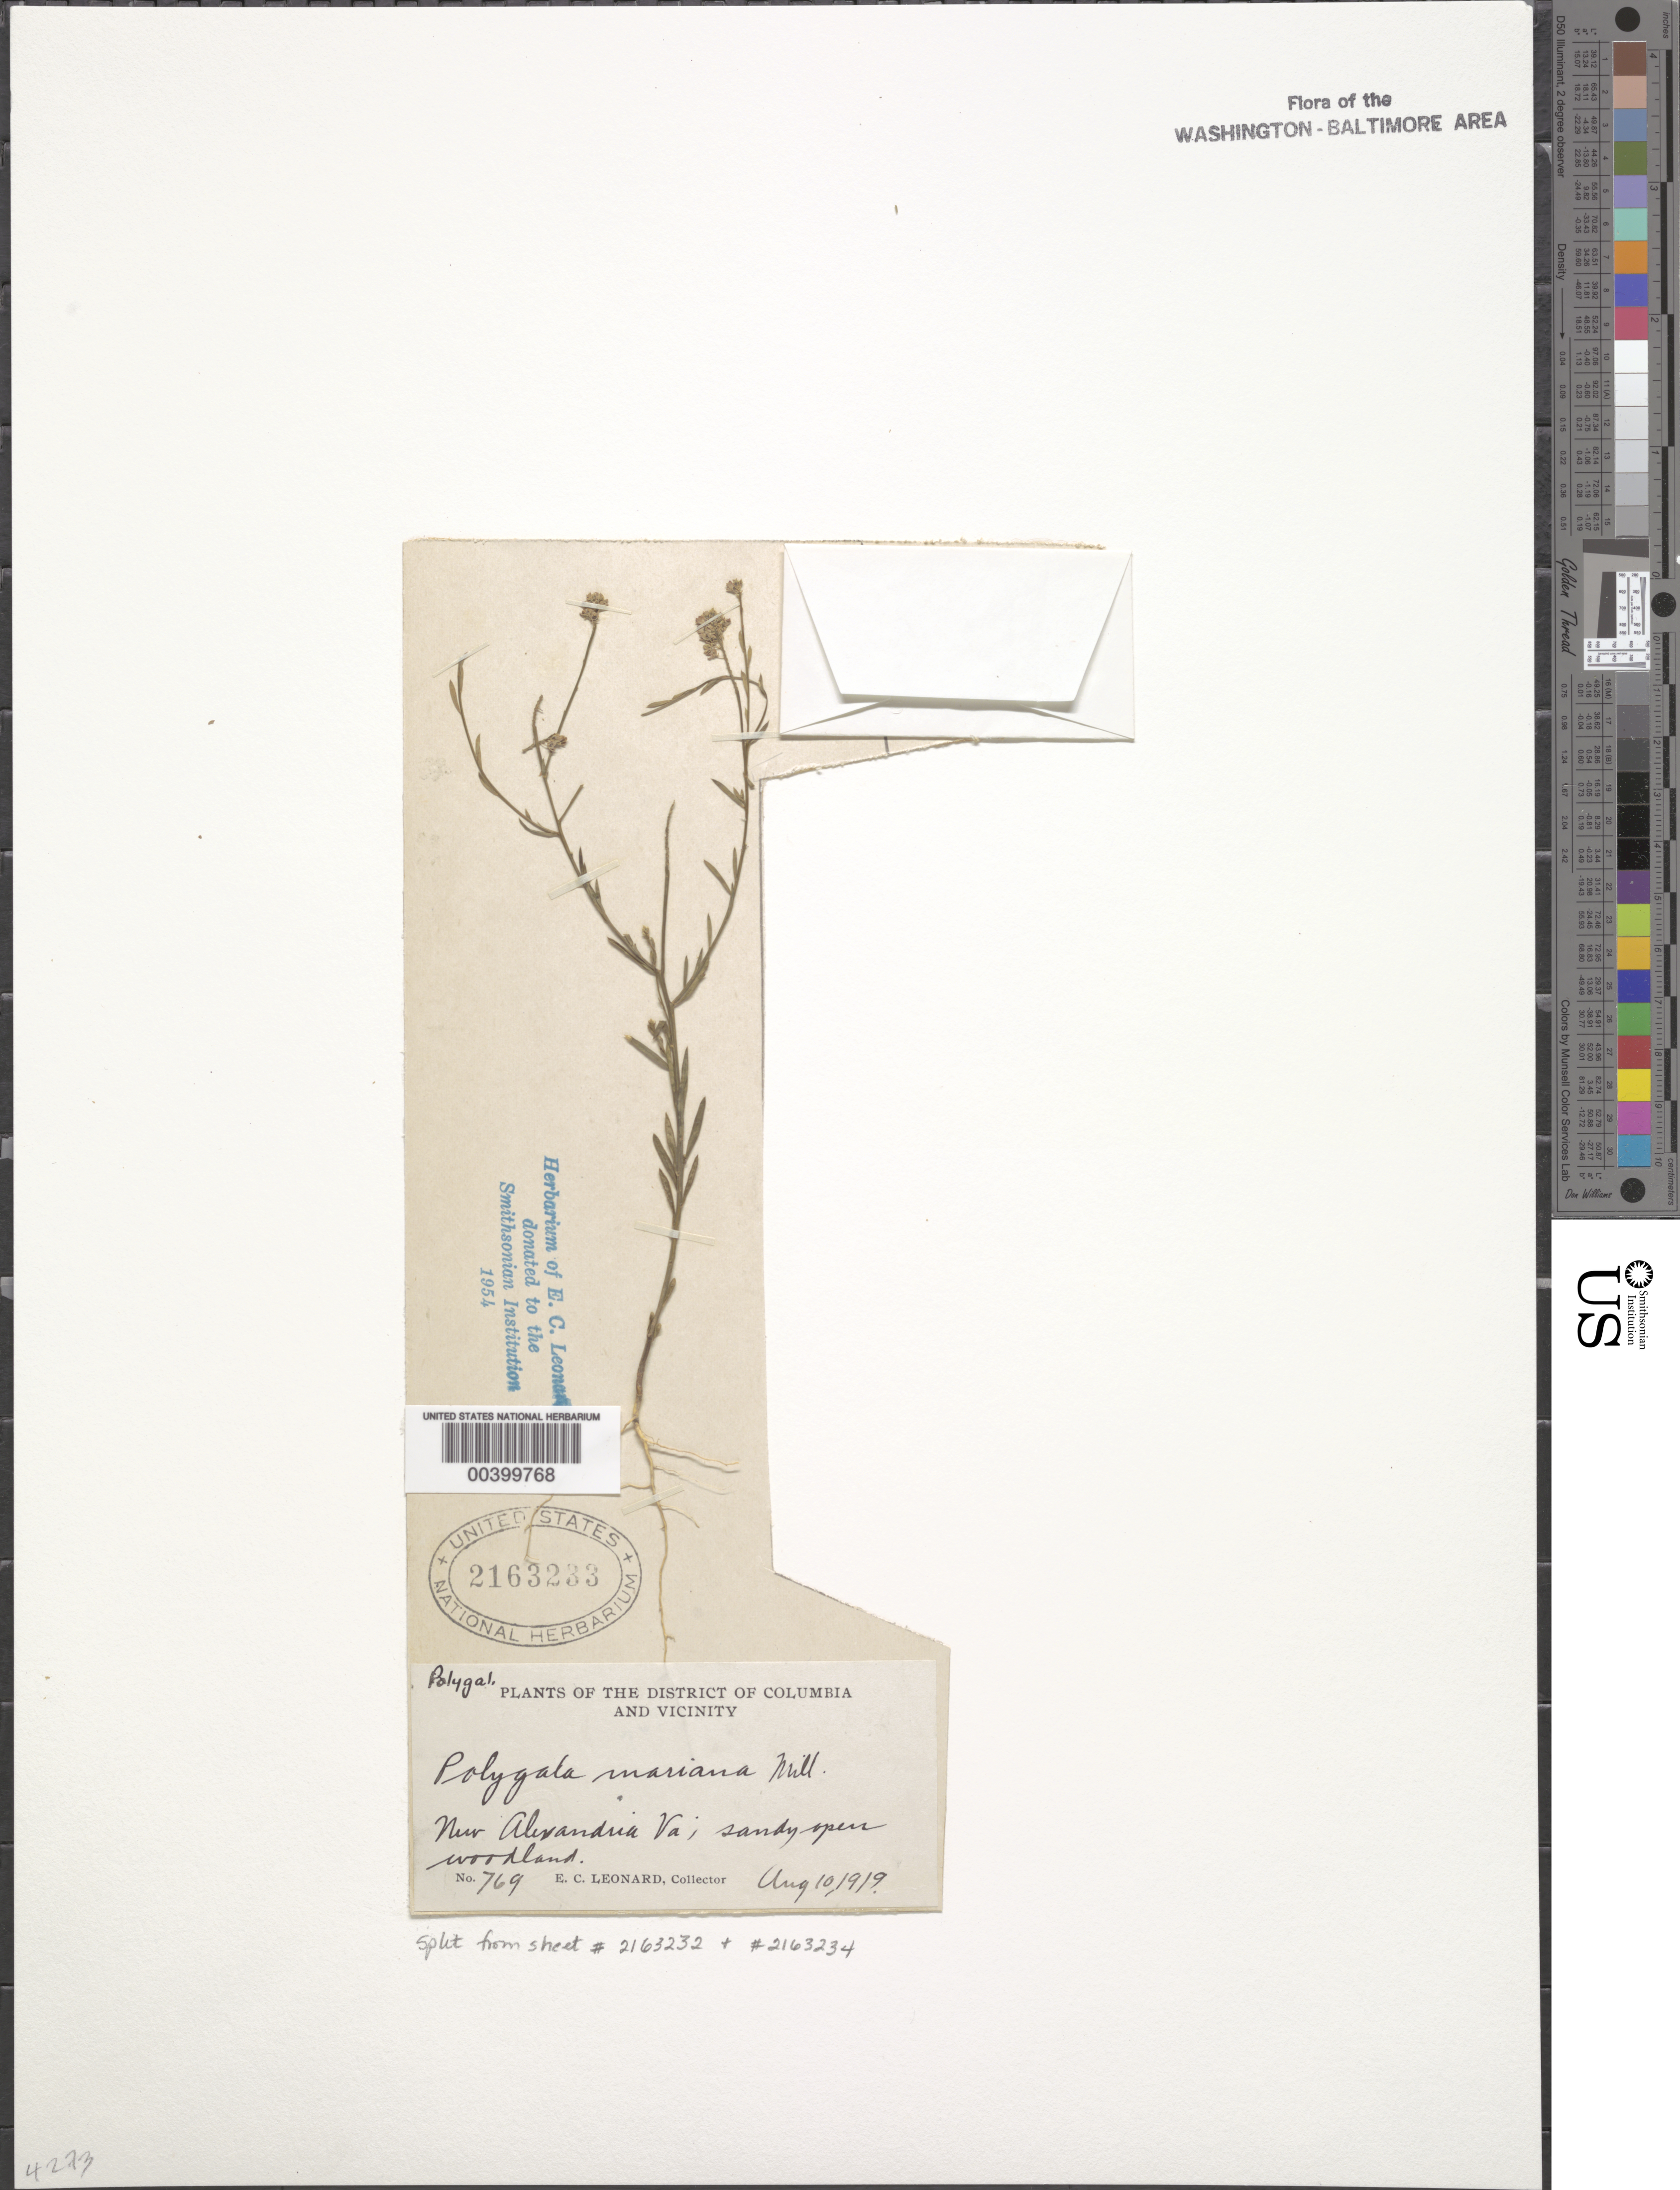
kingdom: Plantae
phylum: Tracheophyta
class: Magnoliopsida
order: Fabales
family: Polygalaceae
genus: Polygala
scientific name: Polygala mariana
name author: Mill.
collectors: E. C. Leonard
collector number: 769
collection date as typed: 10 Aug 1919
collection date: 1919-08-10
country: United States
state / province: Virginia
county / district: Fairfax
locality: New Alexandria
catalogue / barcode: US 2163233